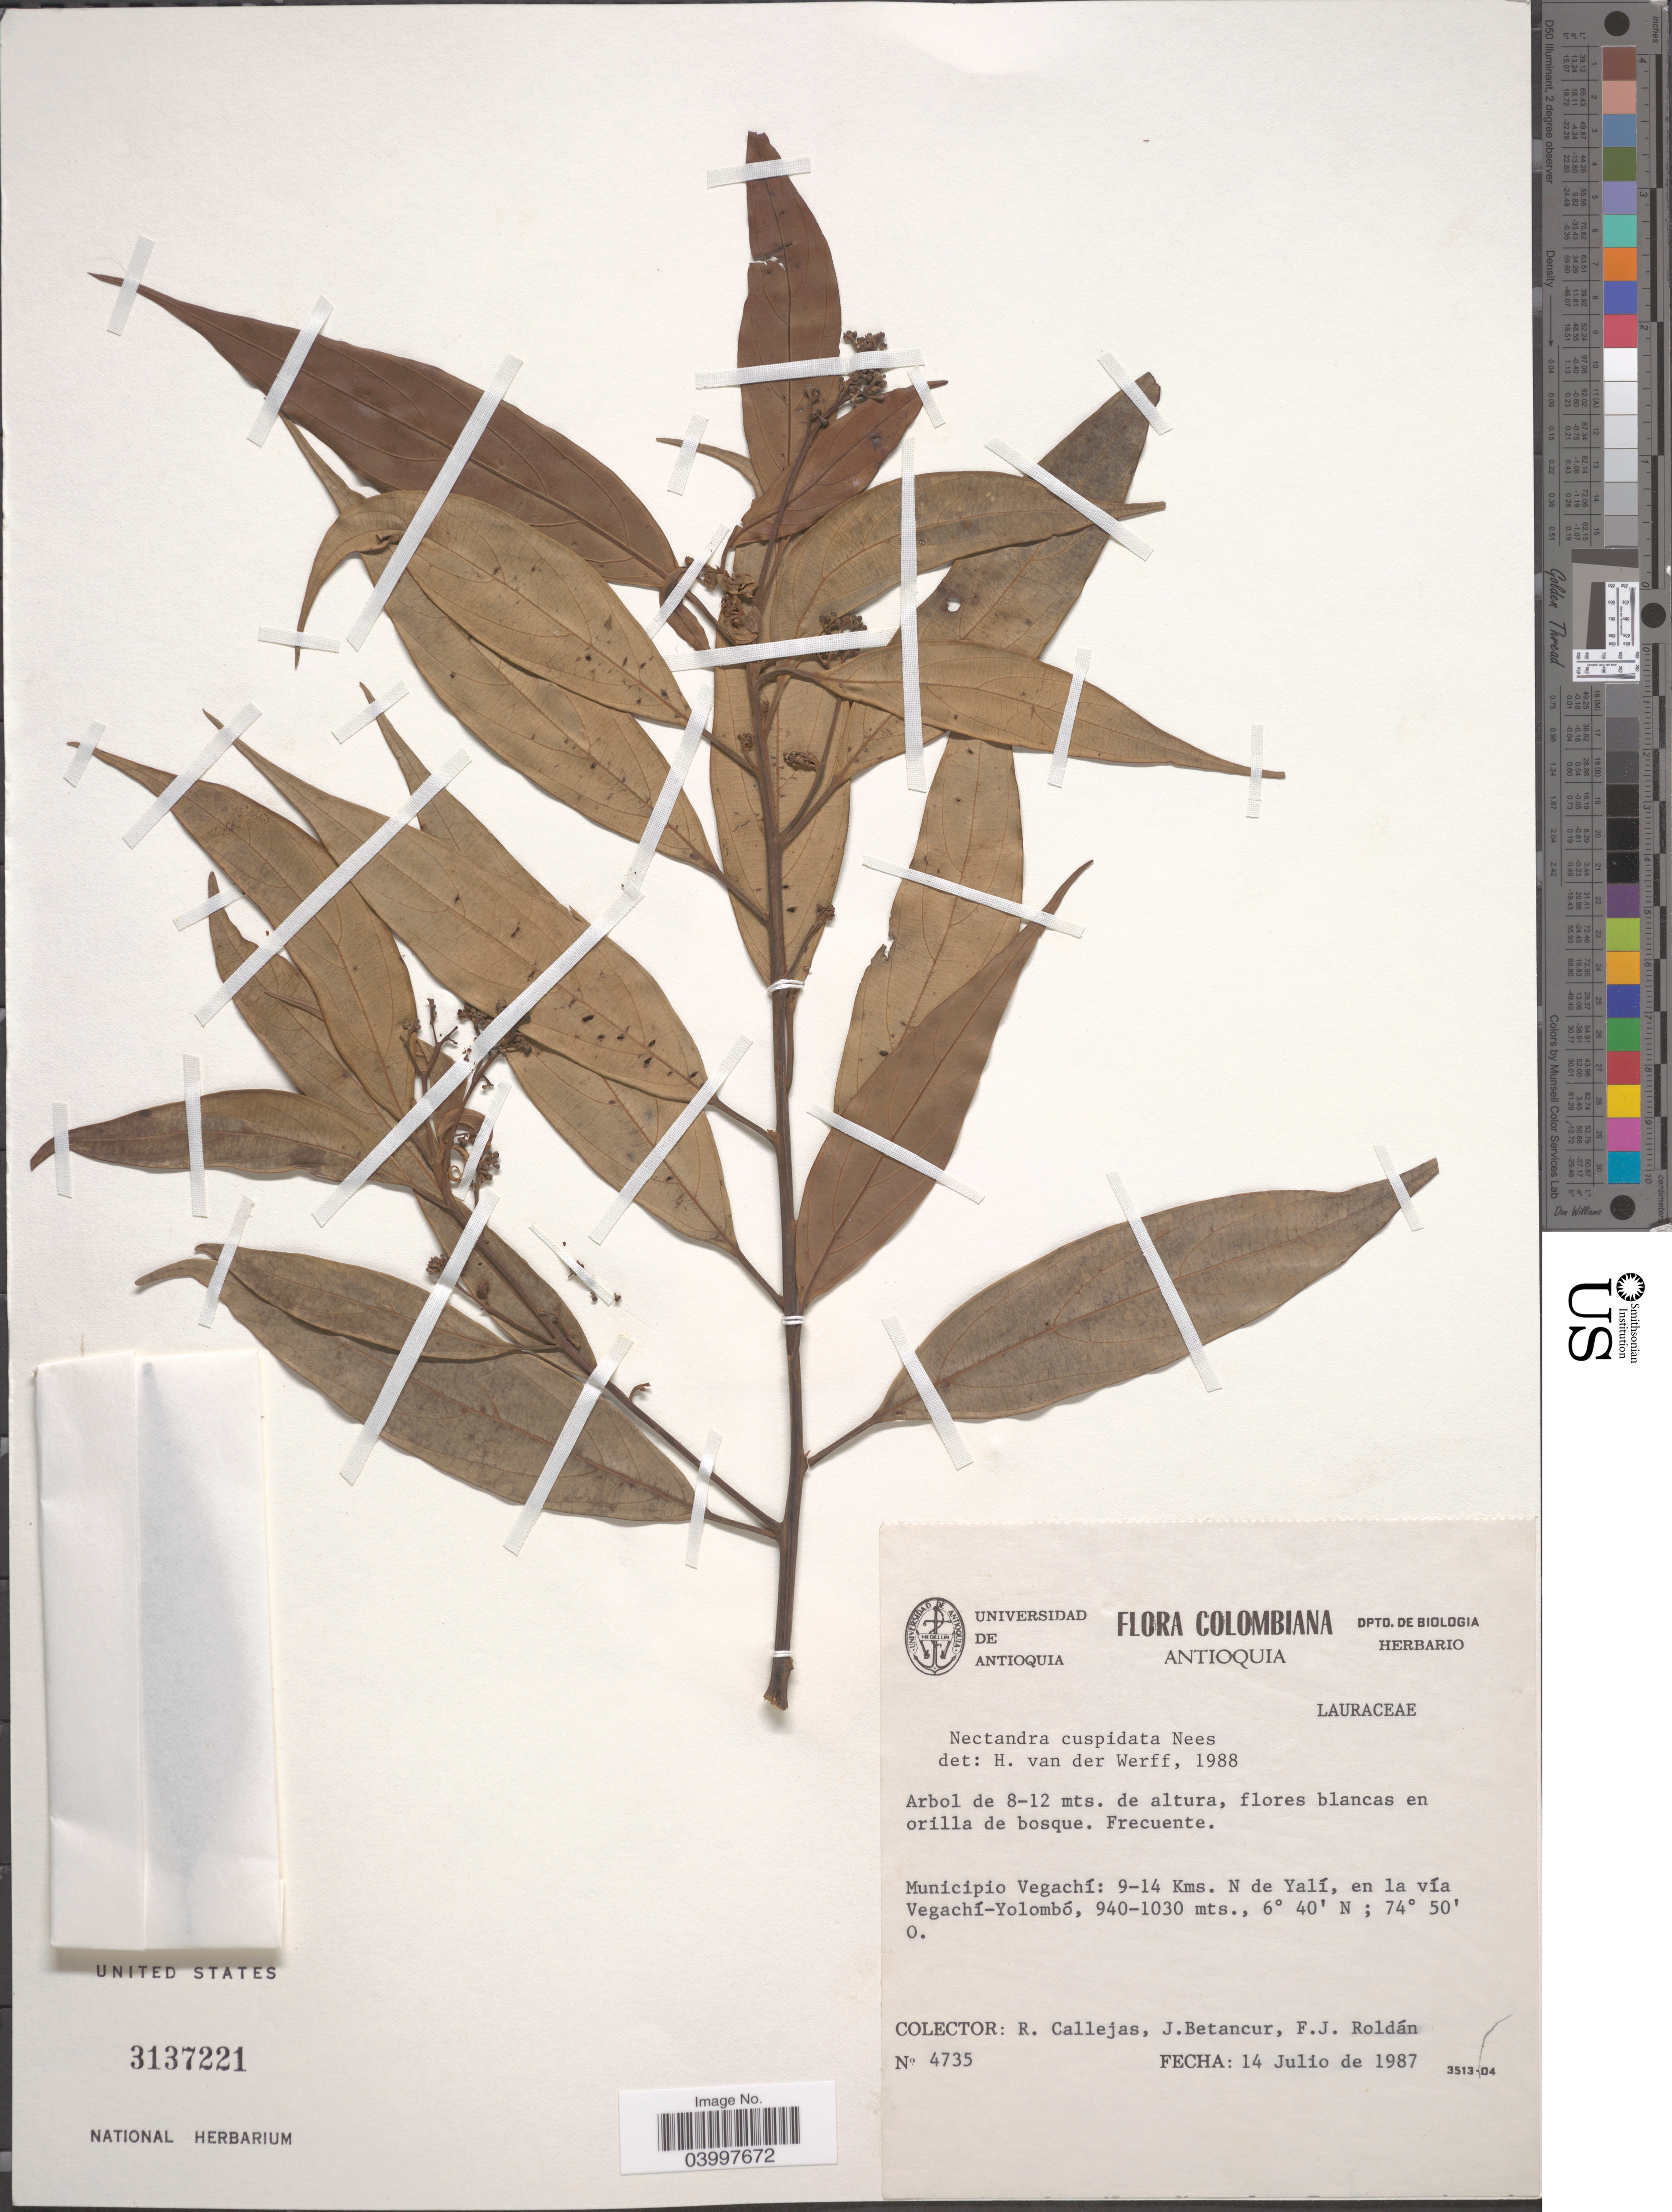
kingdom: Plantae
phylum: Tracheophyta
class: Magnoliopsida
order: Laurales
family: Lauraceae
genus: Nectandra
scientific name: Nectandra cuspidata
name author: Nees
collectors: R. Callejas, J. Betancur & F. J. Roldán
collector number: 4735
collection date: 1987-07-14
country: Colombia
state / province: Antioquia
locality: Municipio Vegachí: 9-14 Kms. N de Yalí, en la vía Vegachí-Yolombó.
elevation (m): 940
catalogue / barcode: US 3137221